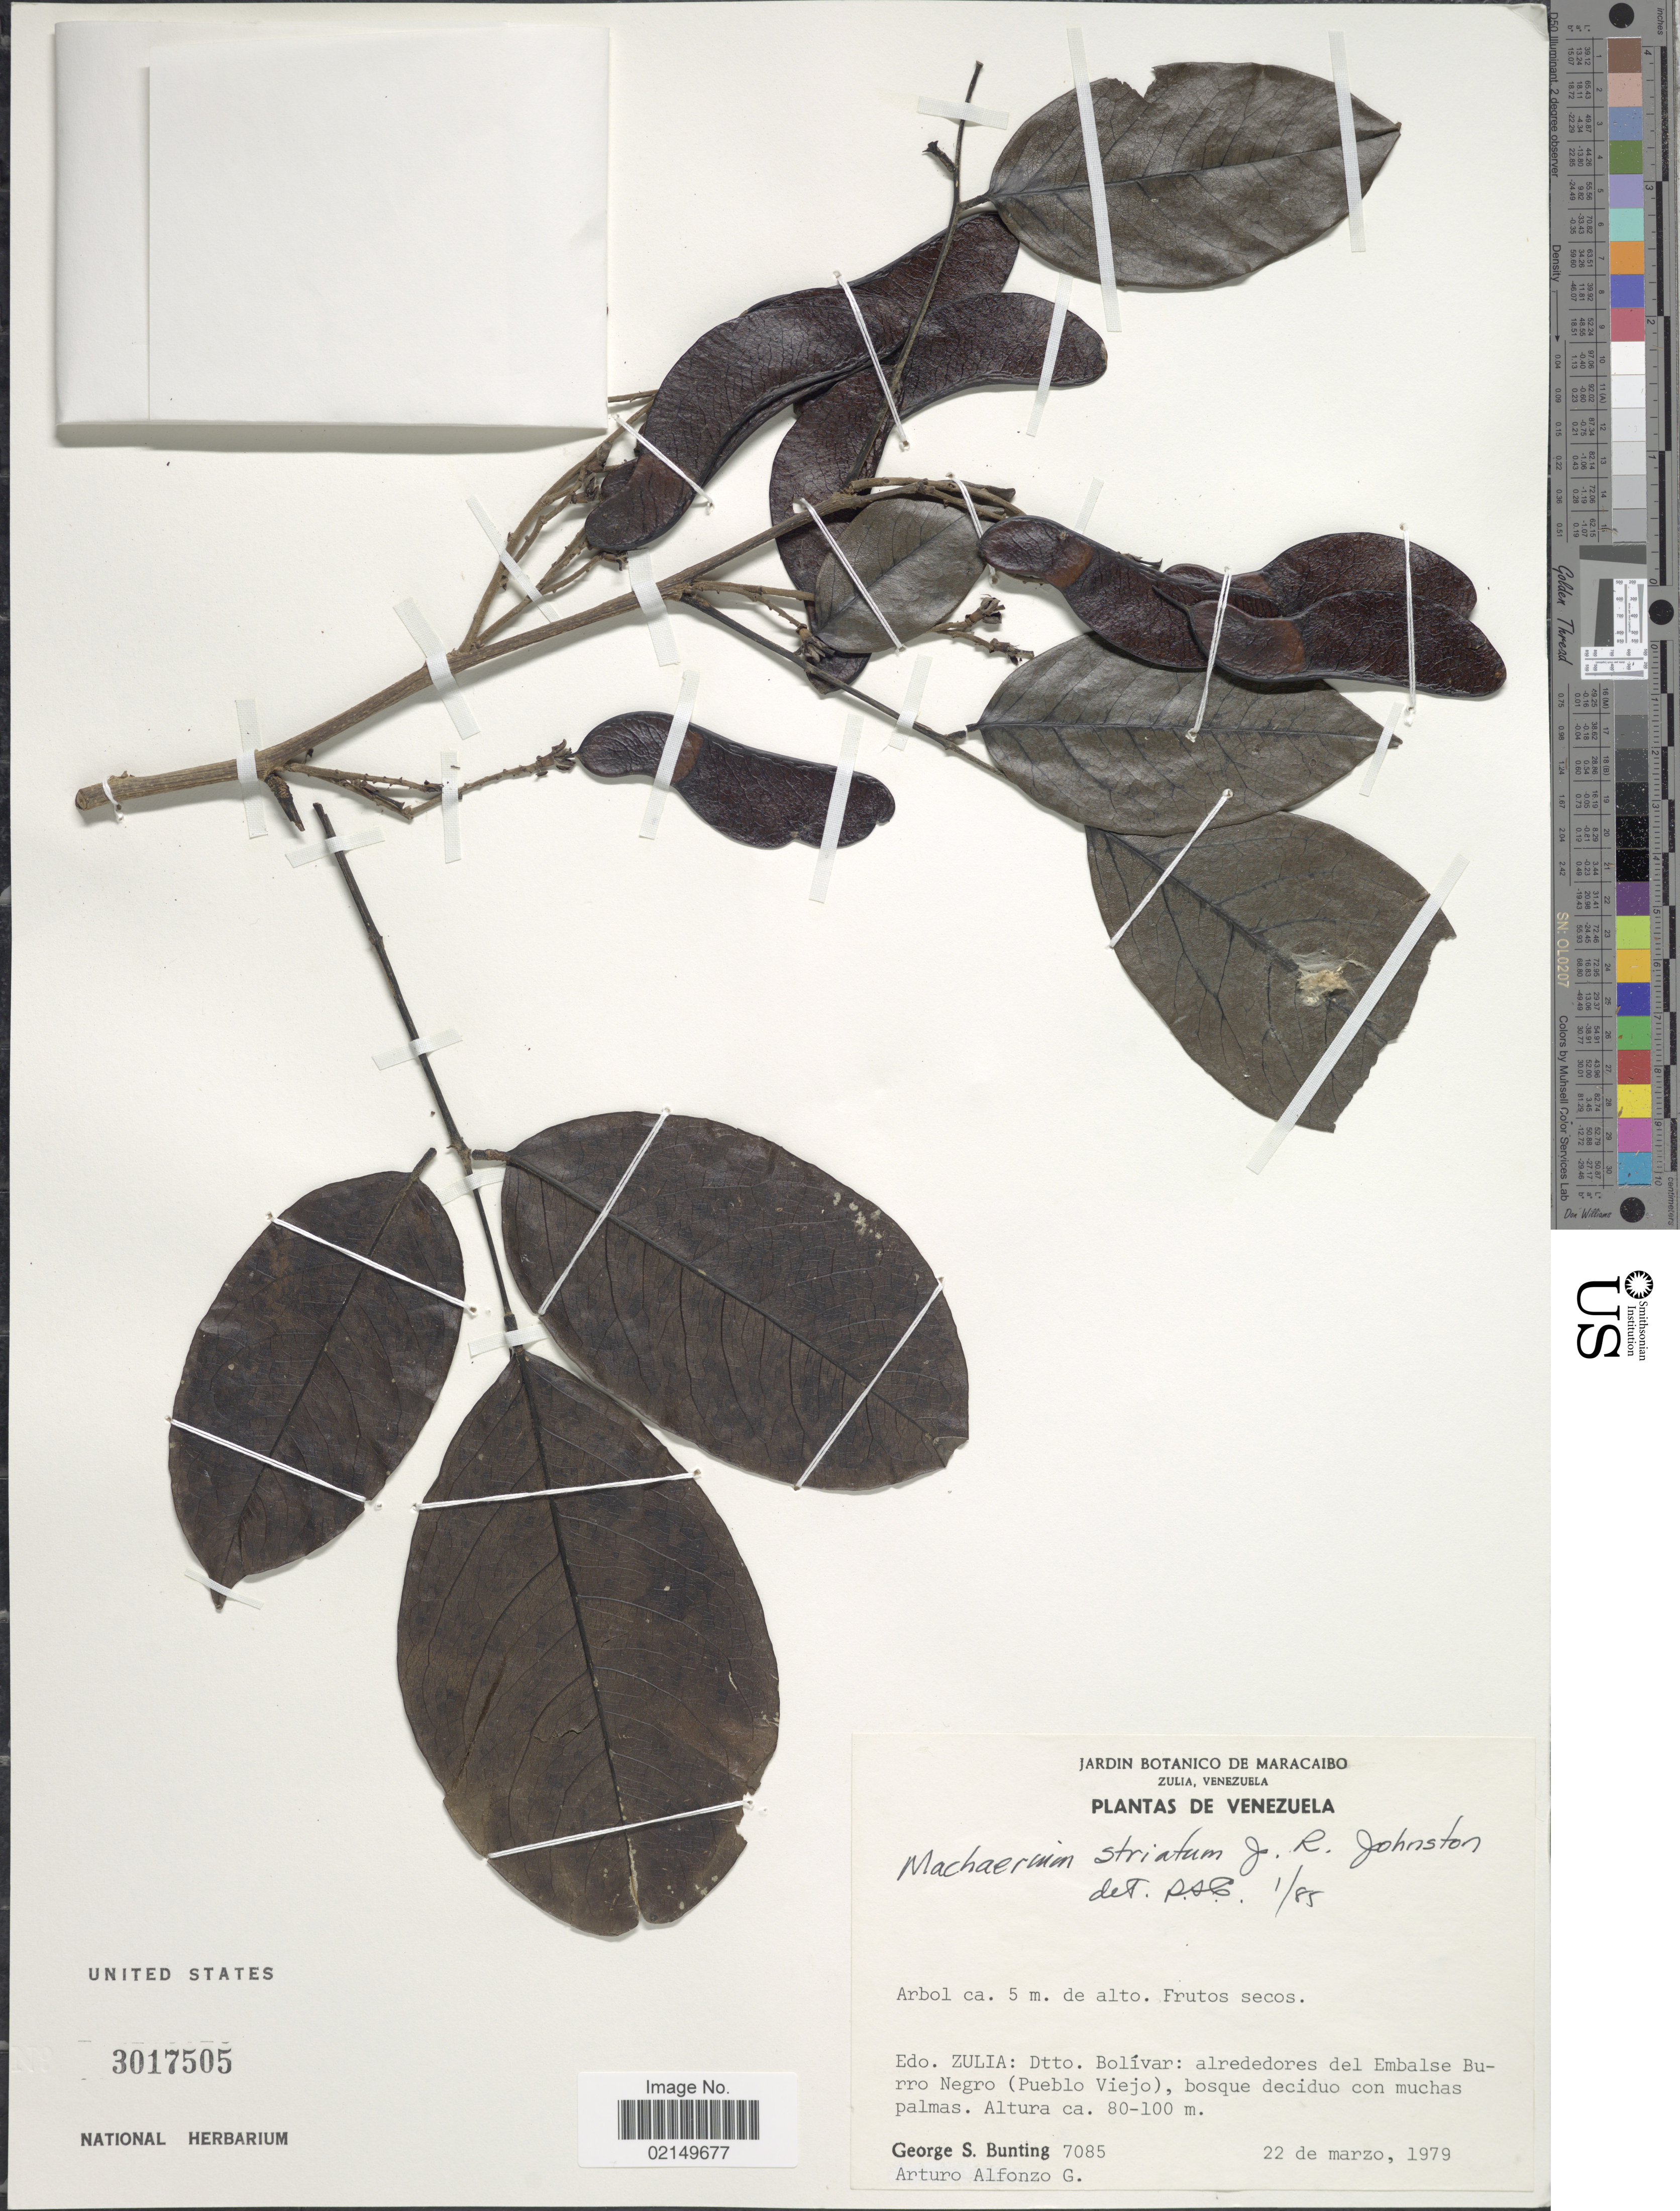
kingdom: Plantae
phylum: Tracheophyta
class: Magnoliopsida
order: Fabales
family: Fabaceae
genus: Machaerium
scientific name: Machaerium striatum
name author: J.R. Johnst.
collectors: G. S. Bunting & A. Alfonzo G.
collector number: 7085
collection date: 1979-03-22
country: Venezuela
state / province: Zulia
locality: Edo. Zulia: Dtto. Bolivar: alrededores del Embalse Burro Negro (Pueblo Viejo), bosque deciduo con muchas palmas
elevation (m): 80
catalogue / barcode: US 3017505